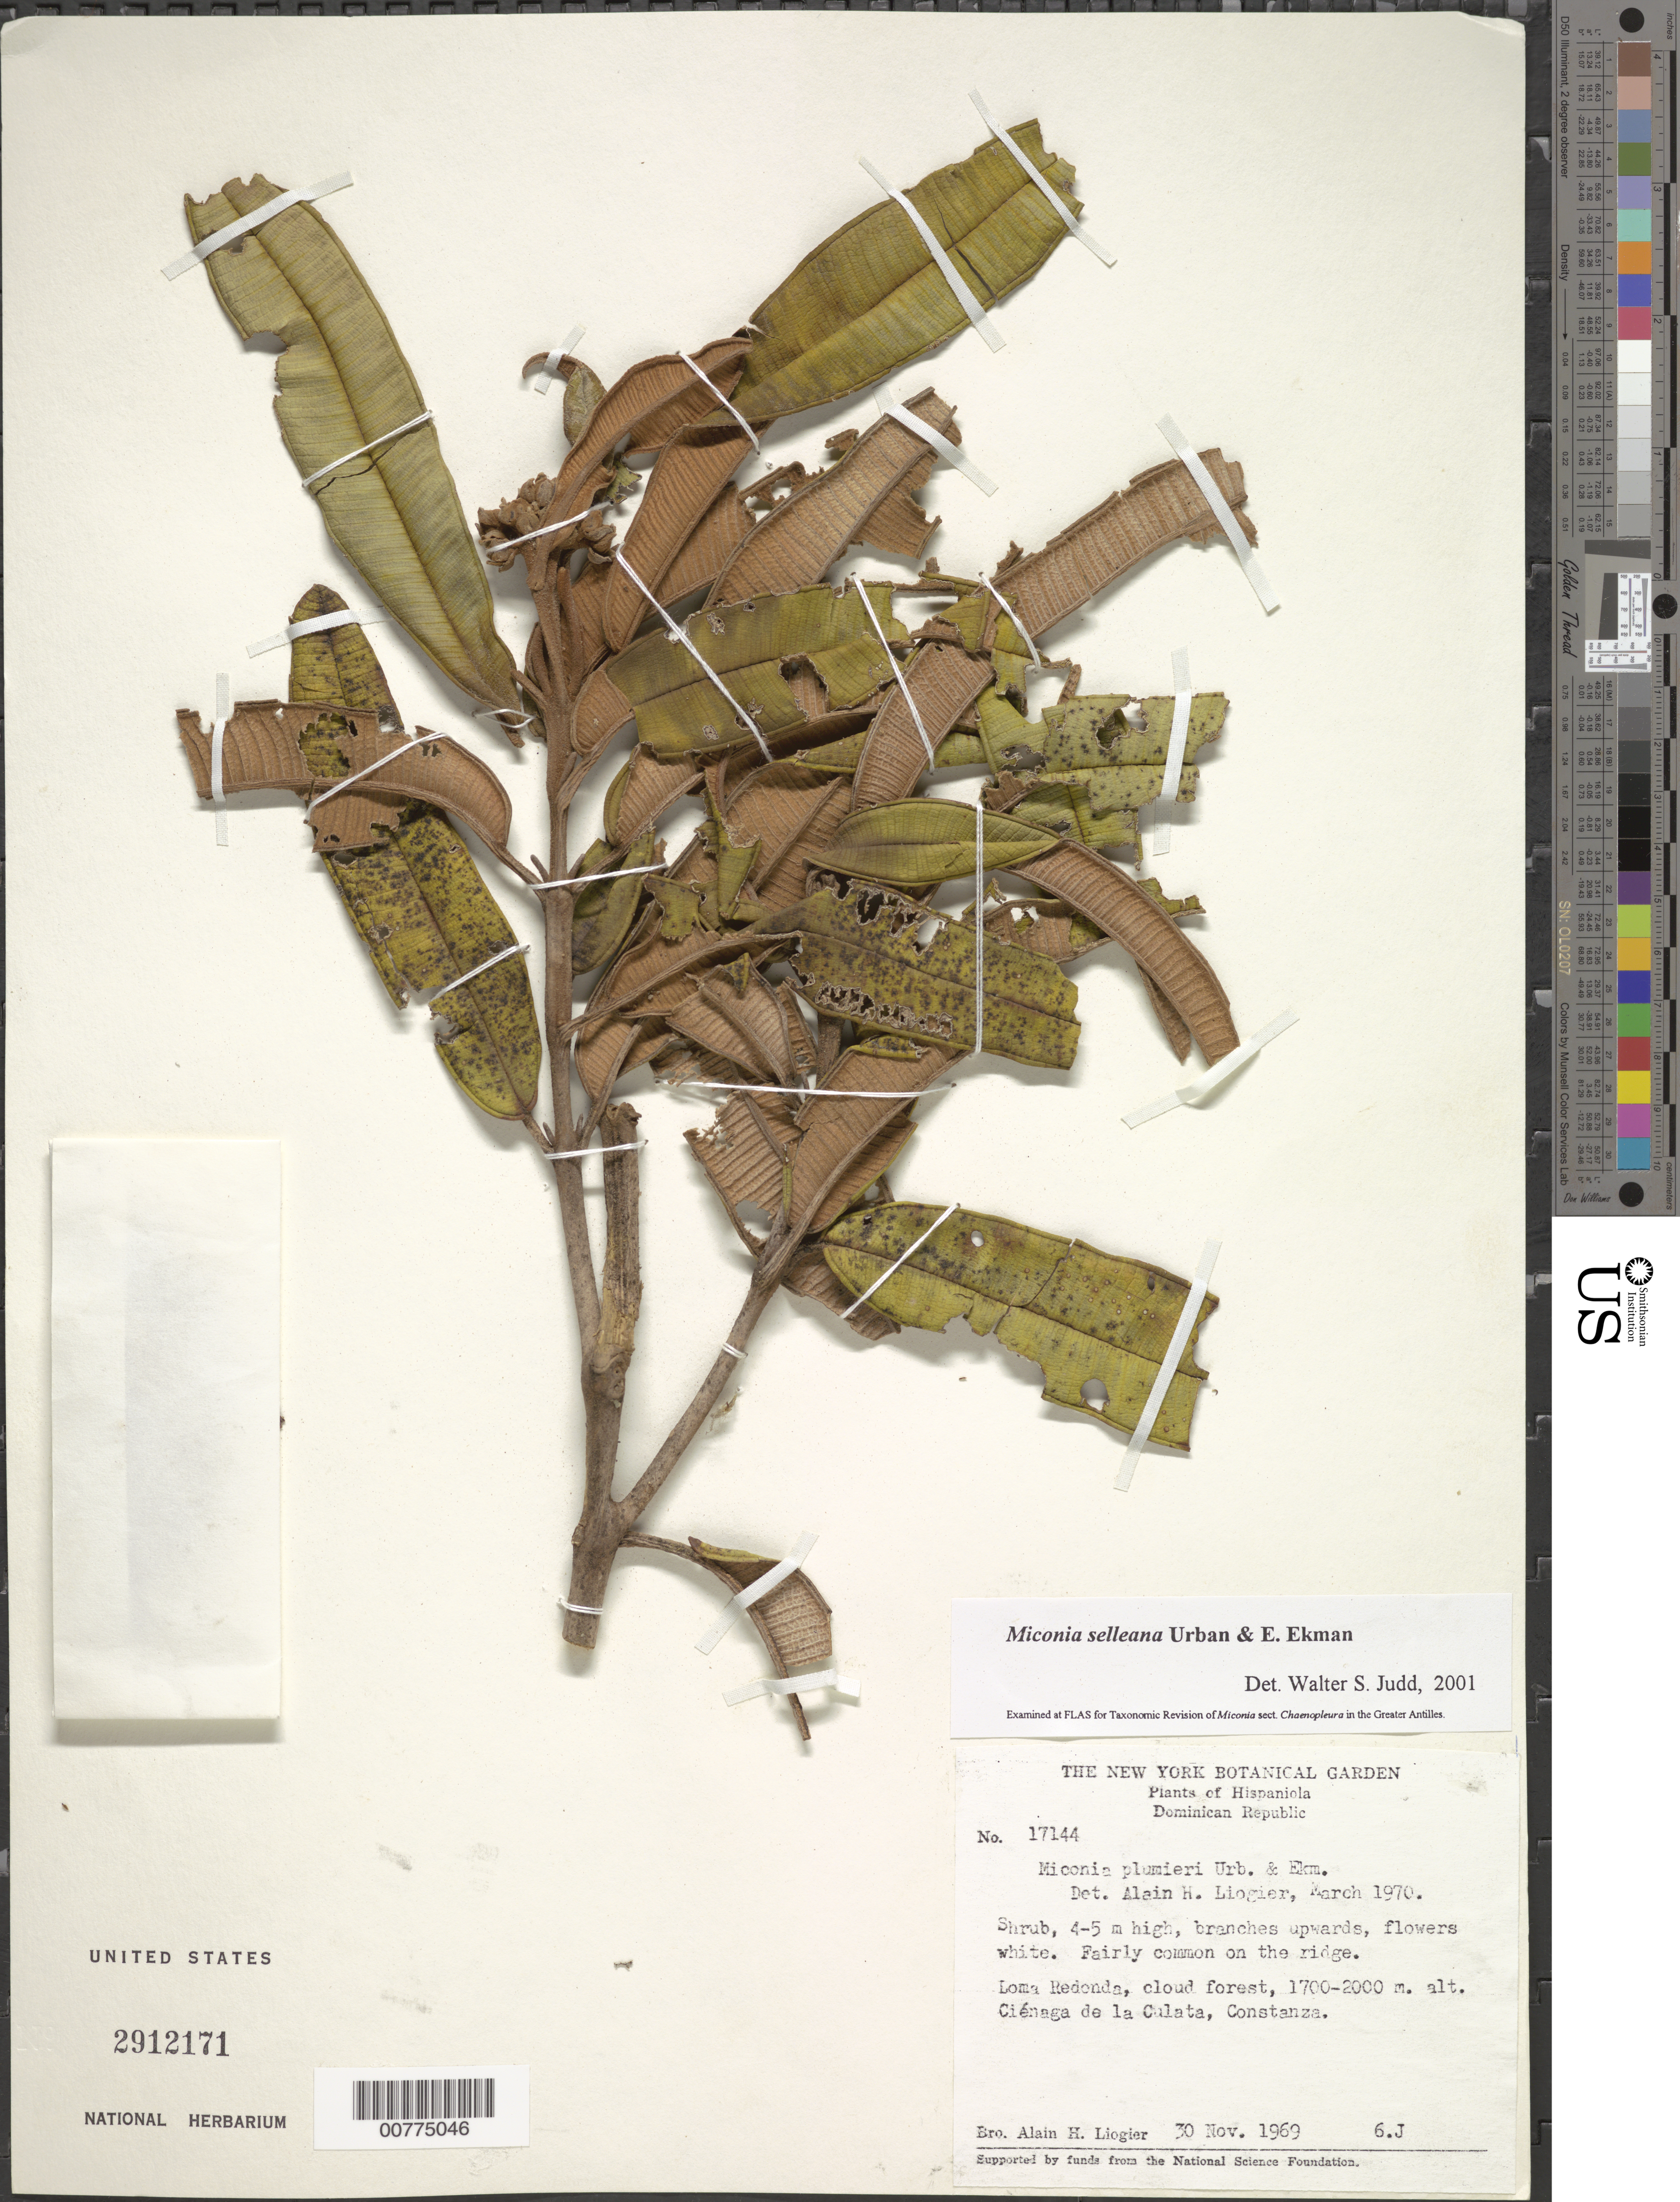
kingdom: Plantae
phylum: Tracheophyta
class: Magnoliopsida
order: Myrtales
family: Melastomataceae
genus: Miconia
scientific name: Miconia selleana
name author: Urb. & Ekman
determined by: Judd, Walter S.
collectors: A. H. Liogier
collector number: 17144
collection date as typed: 30 Nov 1969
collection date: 1969-11-30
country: Dominican Republic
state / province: La Vega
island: Hispaniola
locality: Constanza, Ciénaga de la Culata, Loma Redonda.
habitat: Cloud forest.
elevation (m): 1700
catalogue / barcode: US 2912171